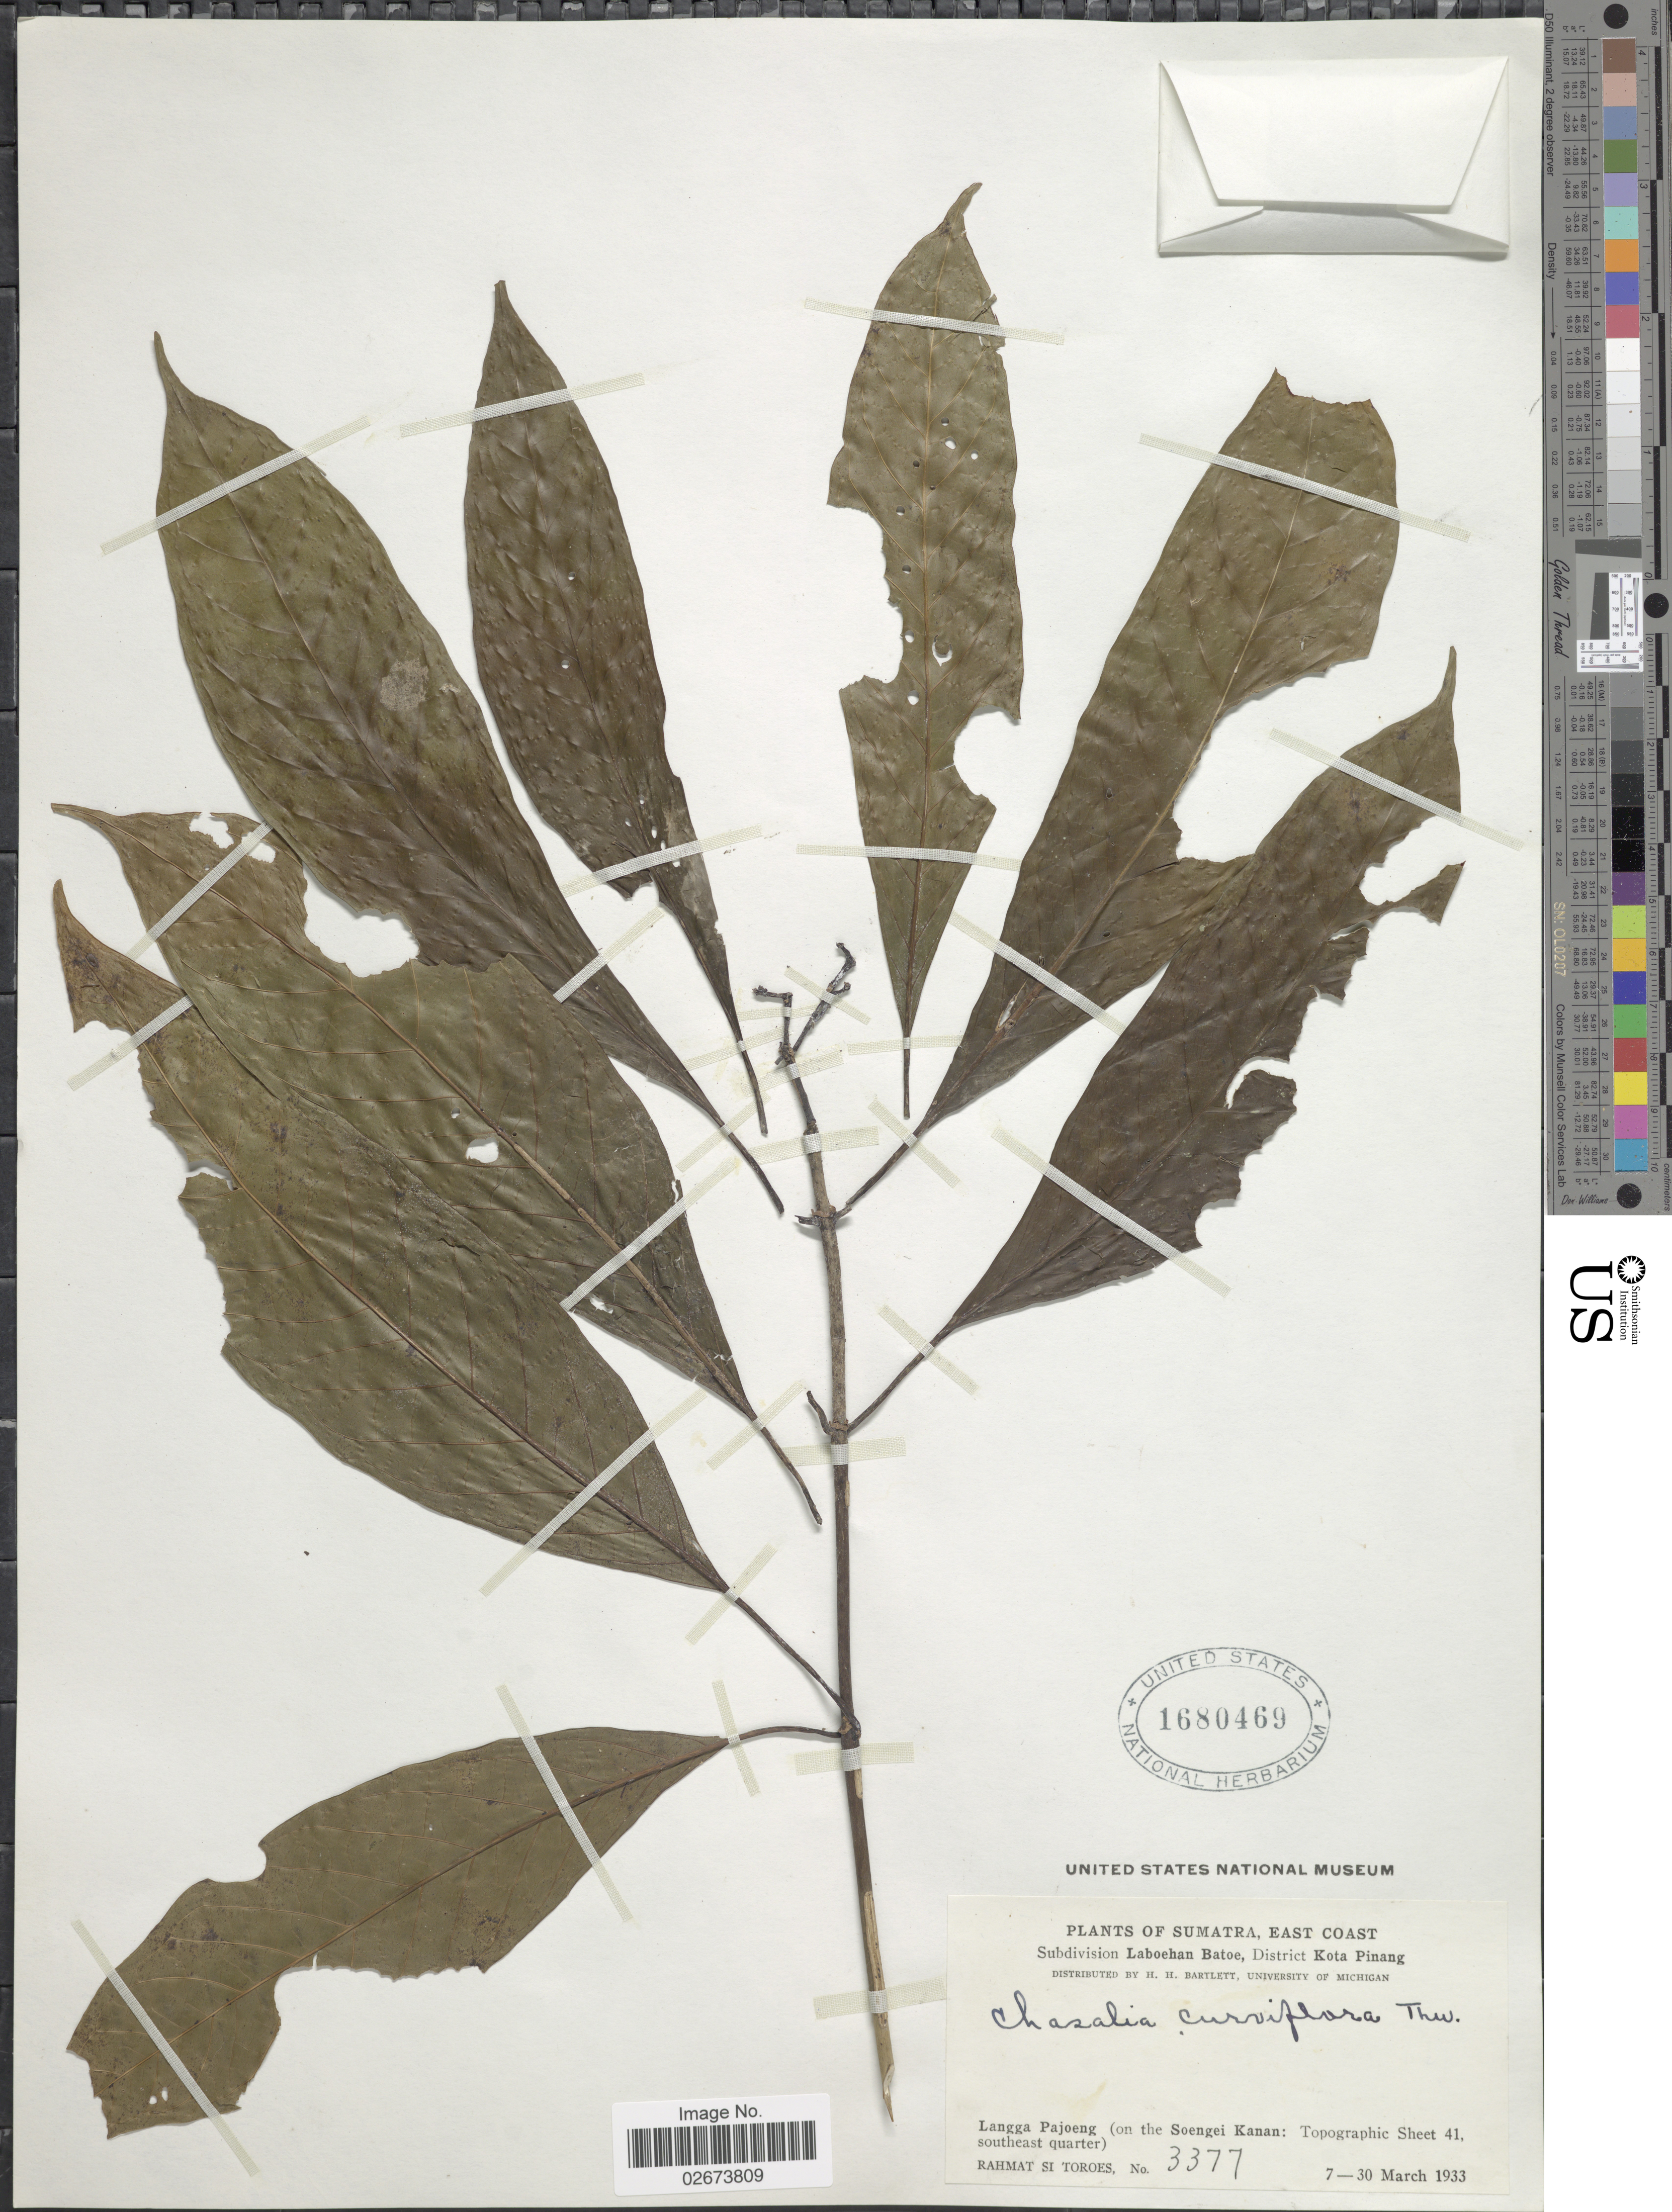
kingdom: Plantae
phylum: Tracheophyta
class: Magnoliopsida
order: Gentianales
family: Rubiaceae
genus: Chassalia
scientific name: Chassalia curviflora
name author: (Wall.) Thwaites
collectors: Rahmat Si Boeea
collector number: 3377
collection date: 1933-03-07/1933-03-30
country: Indonesia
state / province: Sumatra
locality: East Coast, Subdivision Laboehan Batoe, District Kota Pinang, Langga Pajoeng (on the Soengei Kanan: Topographic Sheet 41, southeast quarter).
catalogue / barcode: US 1680469